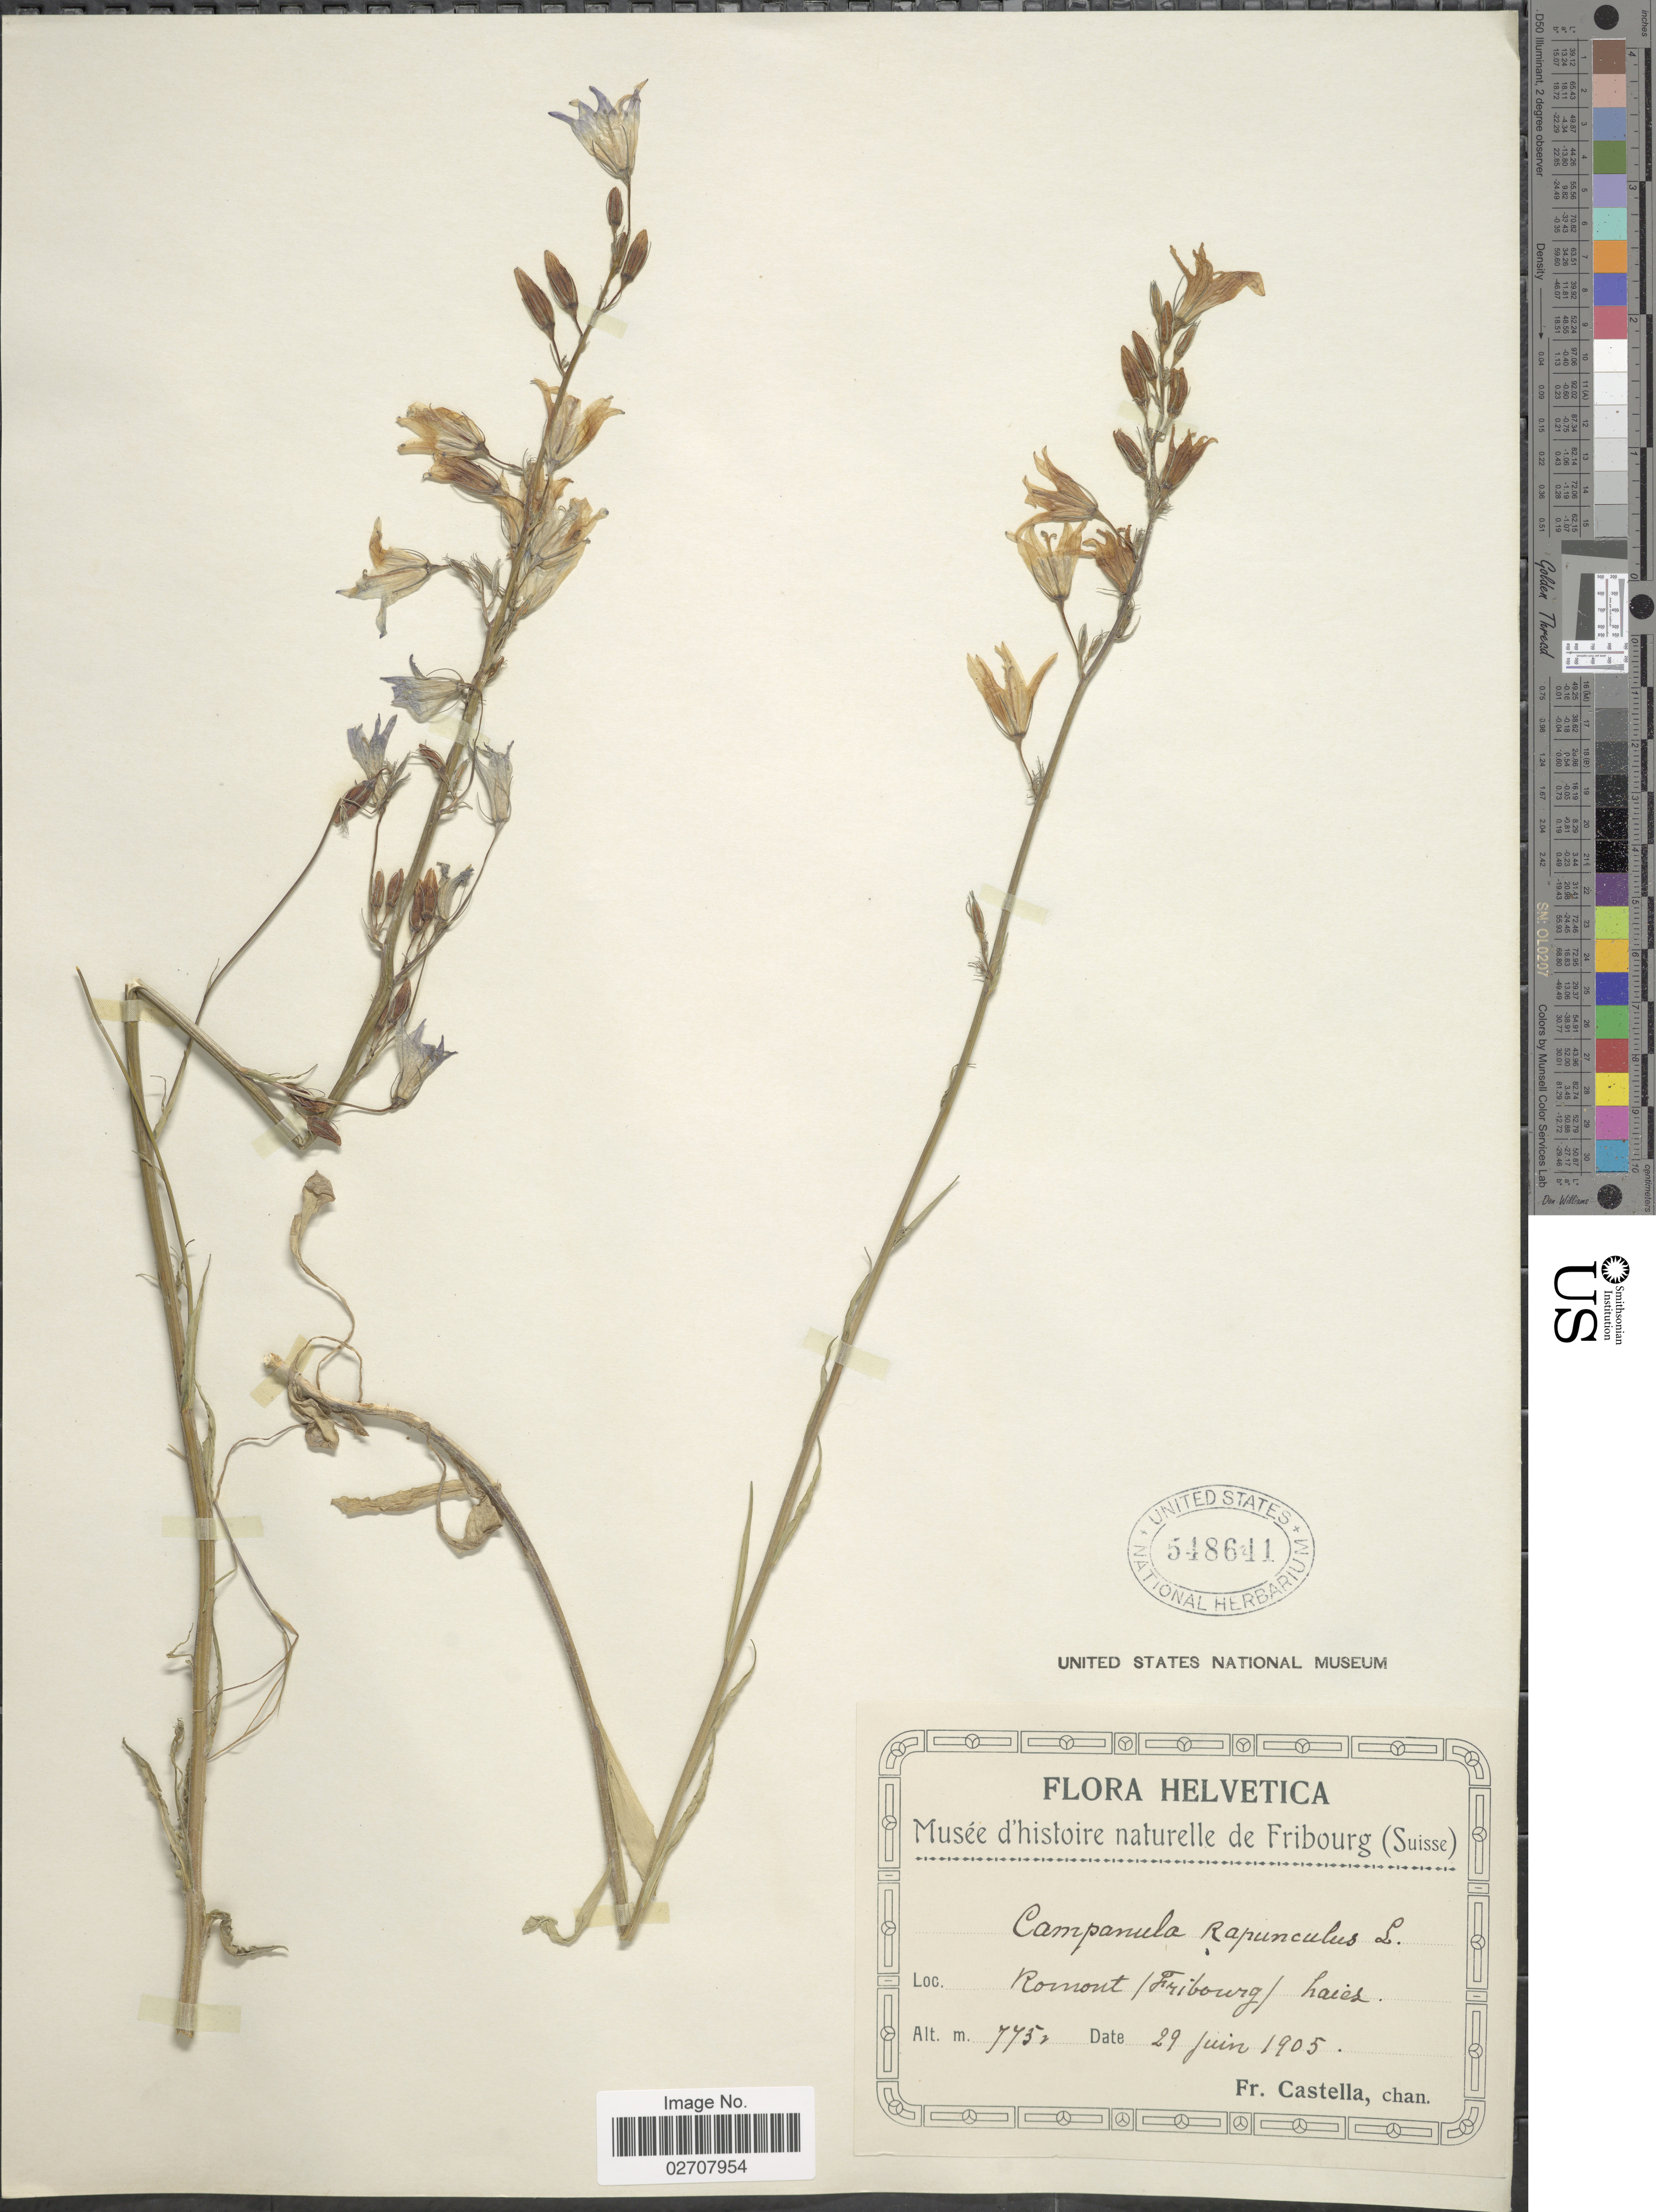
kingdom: Plantae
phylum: Tracheophyta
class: Magnoliopsida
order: Asterales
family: Campanulaceae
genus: Campanula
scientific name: Campanula rapunculus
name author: L.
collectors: Fr. Castella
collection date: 1905-06-29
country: Switzerland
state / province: Fribourg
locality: Helvetica, Romont (Fribourg)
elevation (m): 775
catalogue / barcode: US 548641